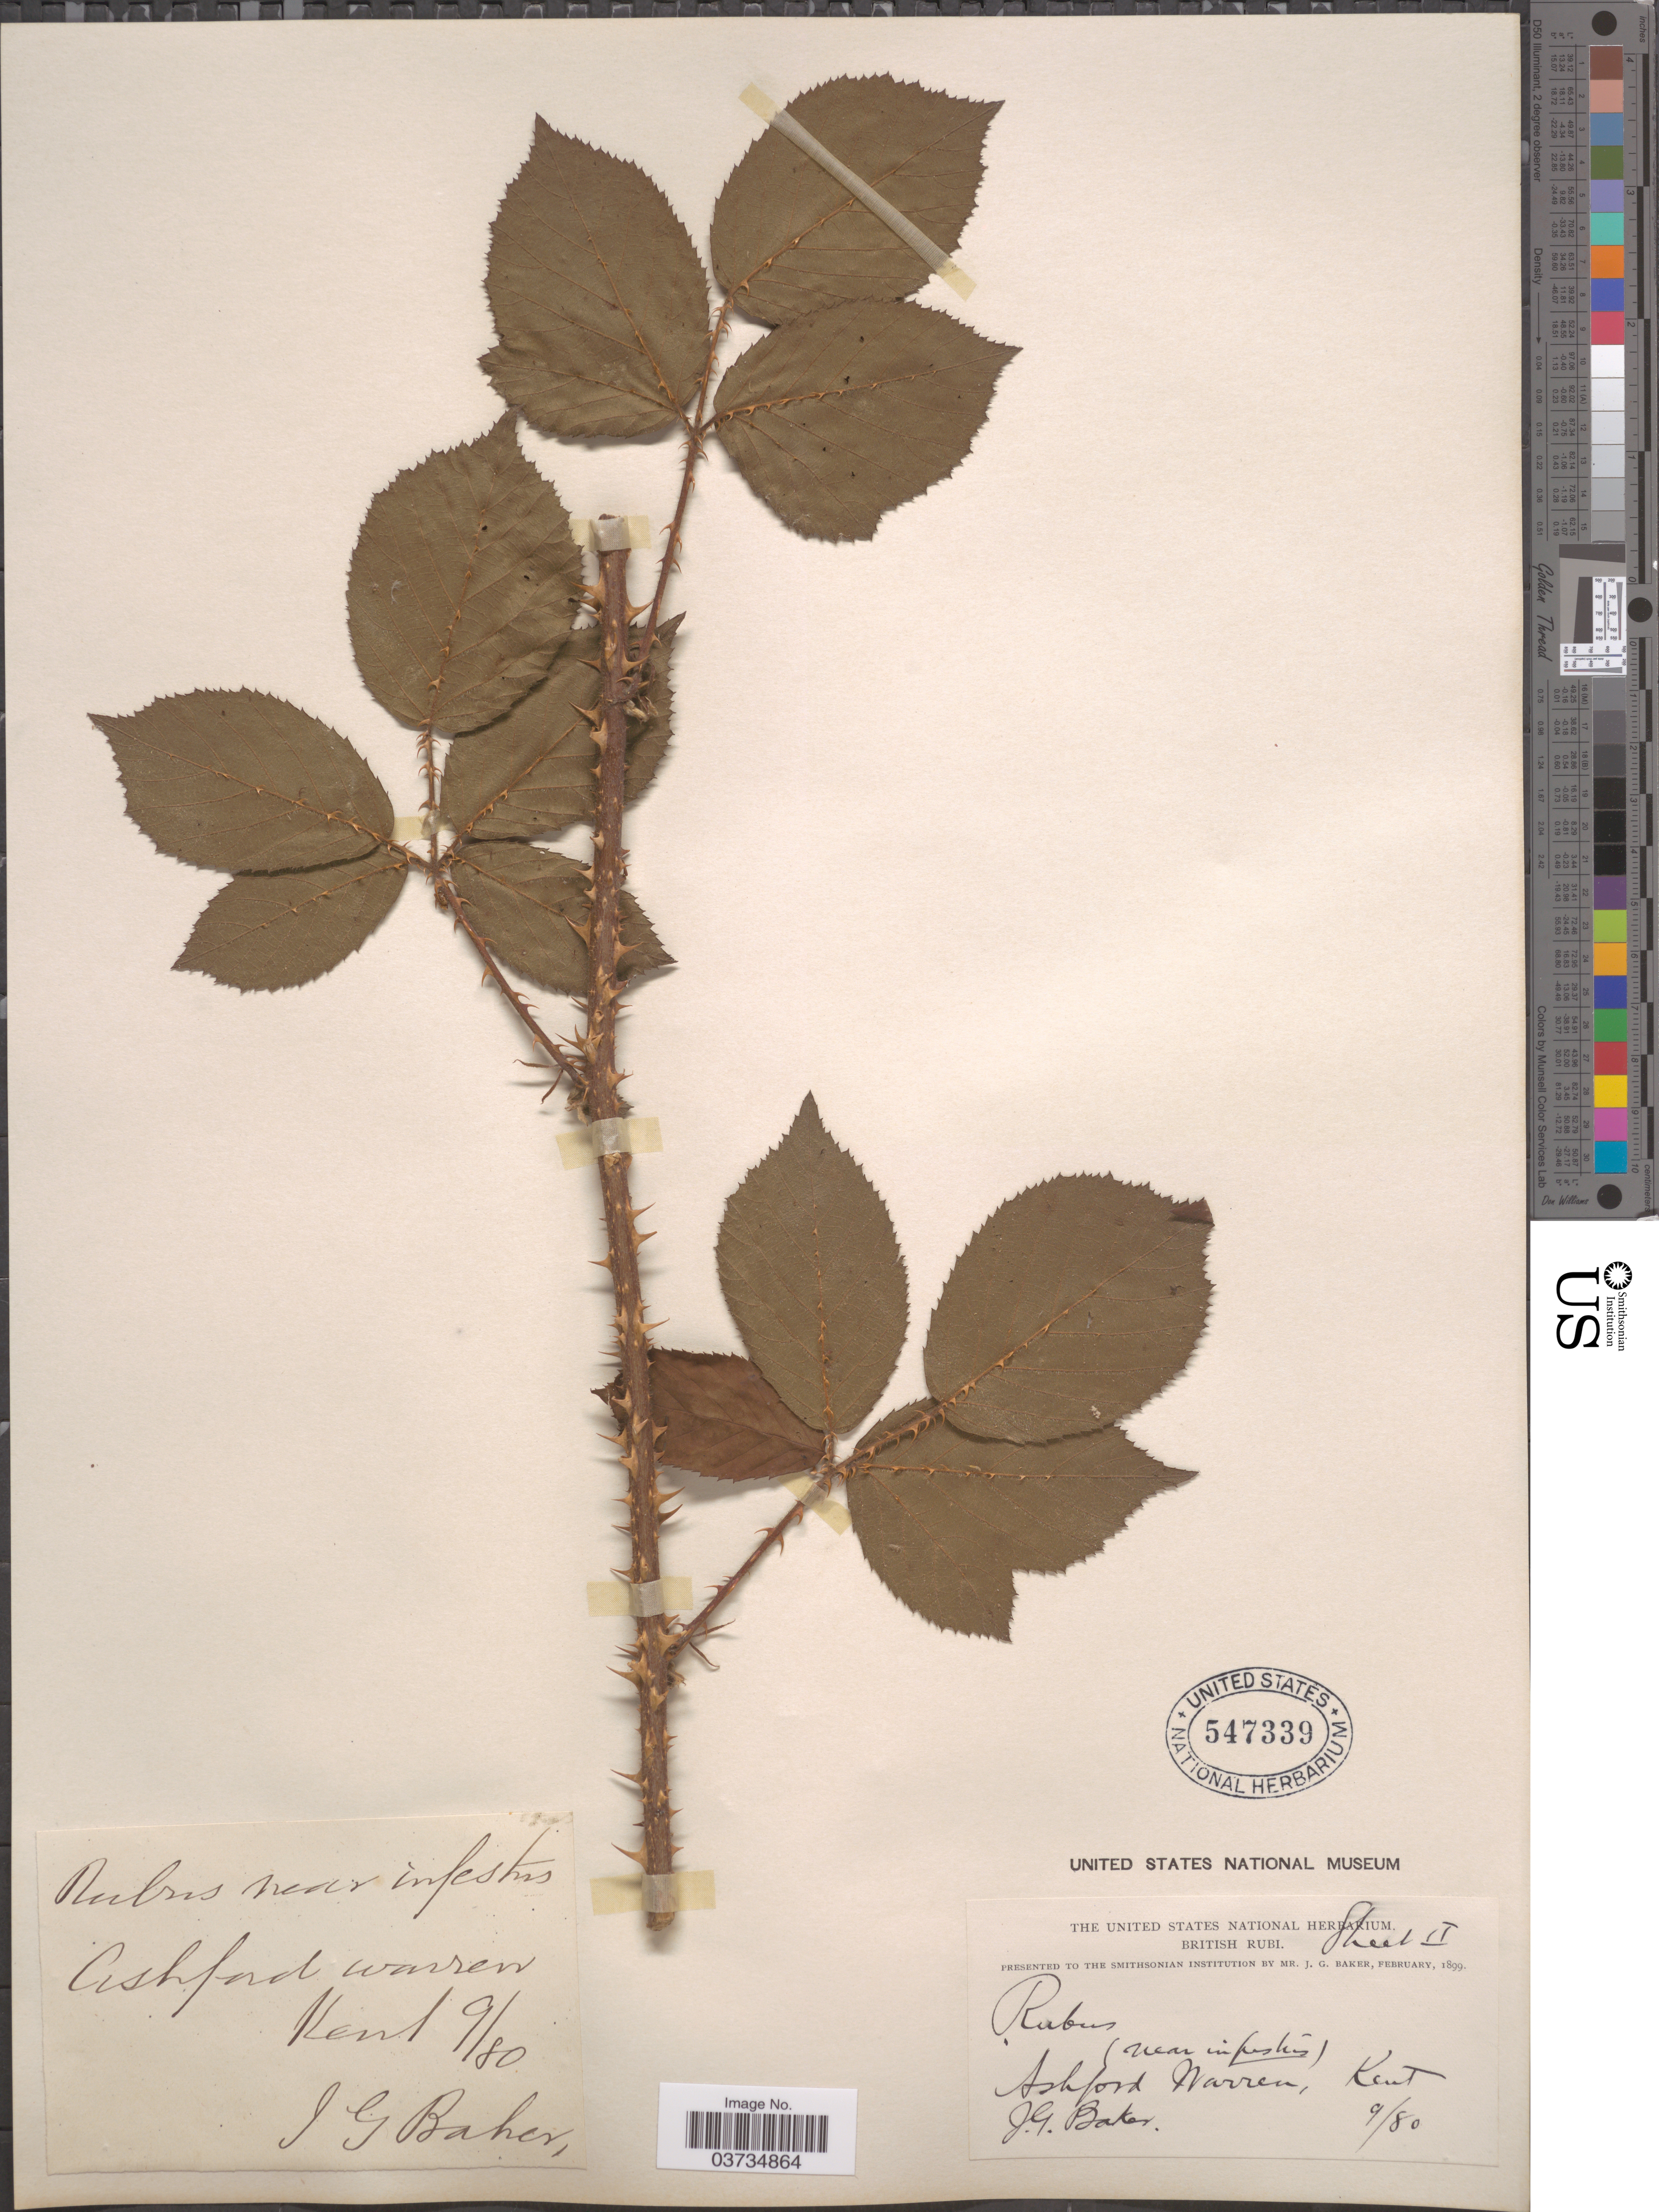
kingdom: Plantae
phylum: Tracheophyta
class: Magnoliopsida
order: Rosales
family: Rosaceae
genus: Rubus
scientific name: Rubus phaeocarpus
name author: W.C.R. Watson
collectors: J. G. Baker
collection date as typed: Transcribed d/m/y: /9/80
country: United Kingdom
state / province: England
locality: Ashford Warren, Kent.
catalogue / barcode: US 547339